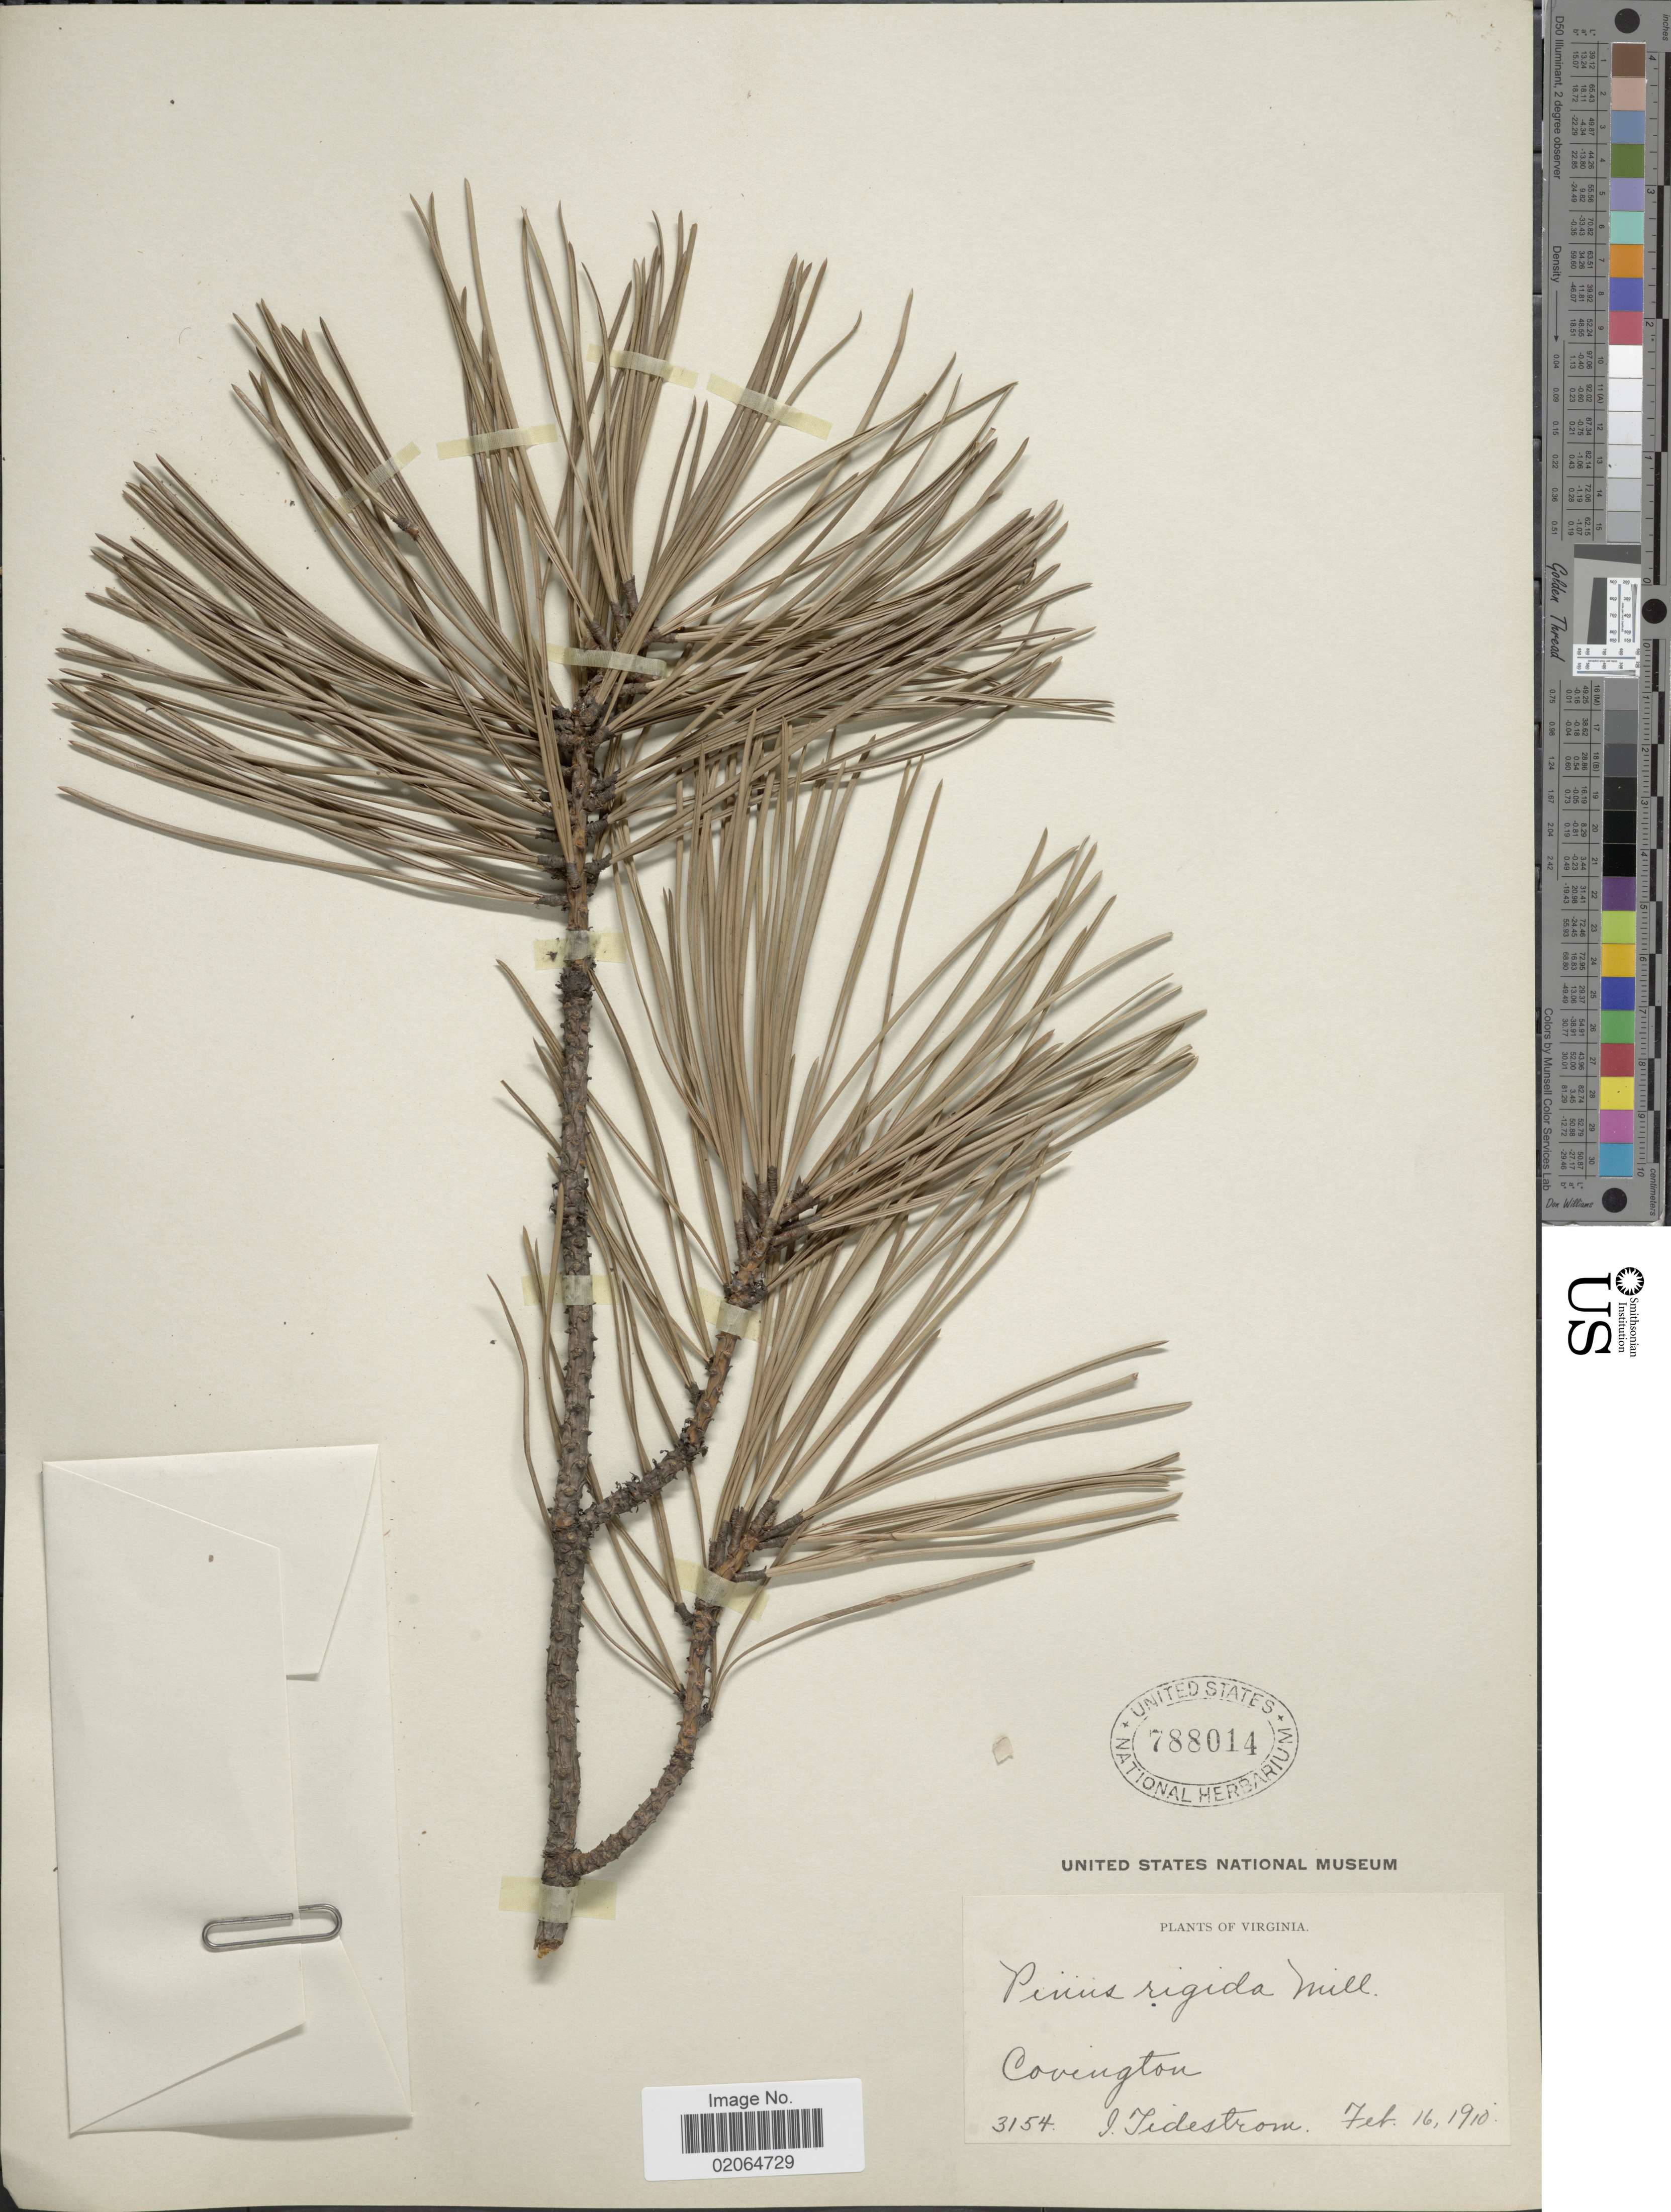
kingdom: Plantae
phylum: Tracheophyta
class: Pinopsida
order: Pinales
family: Pinaceae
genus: Pinus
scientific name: Pinus rigida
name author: Mill.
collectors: I. F. Tidestrom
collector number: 3154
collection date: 1910-02-16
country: United States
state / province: Virginia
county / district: City of Covington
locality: Covington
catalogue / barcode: US 788014